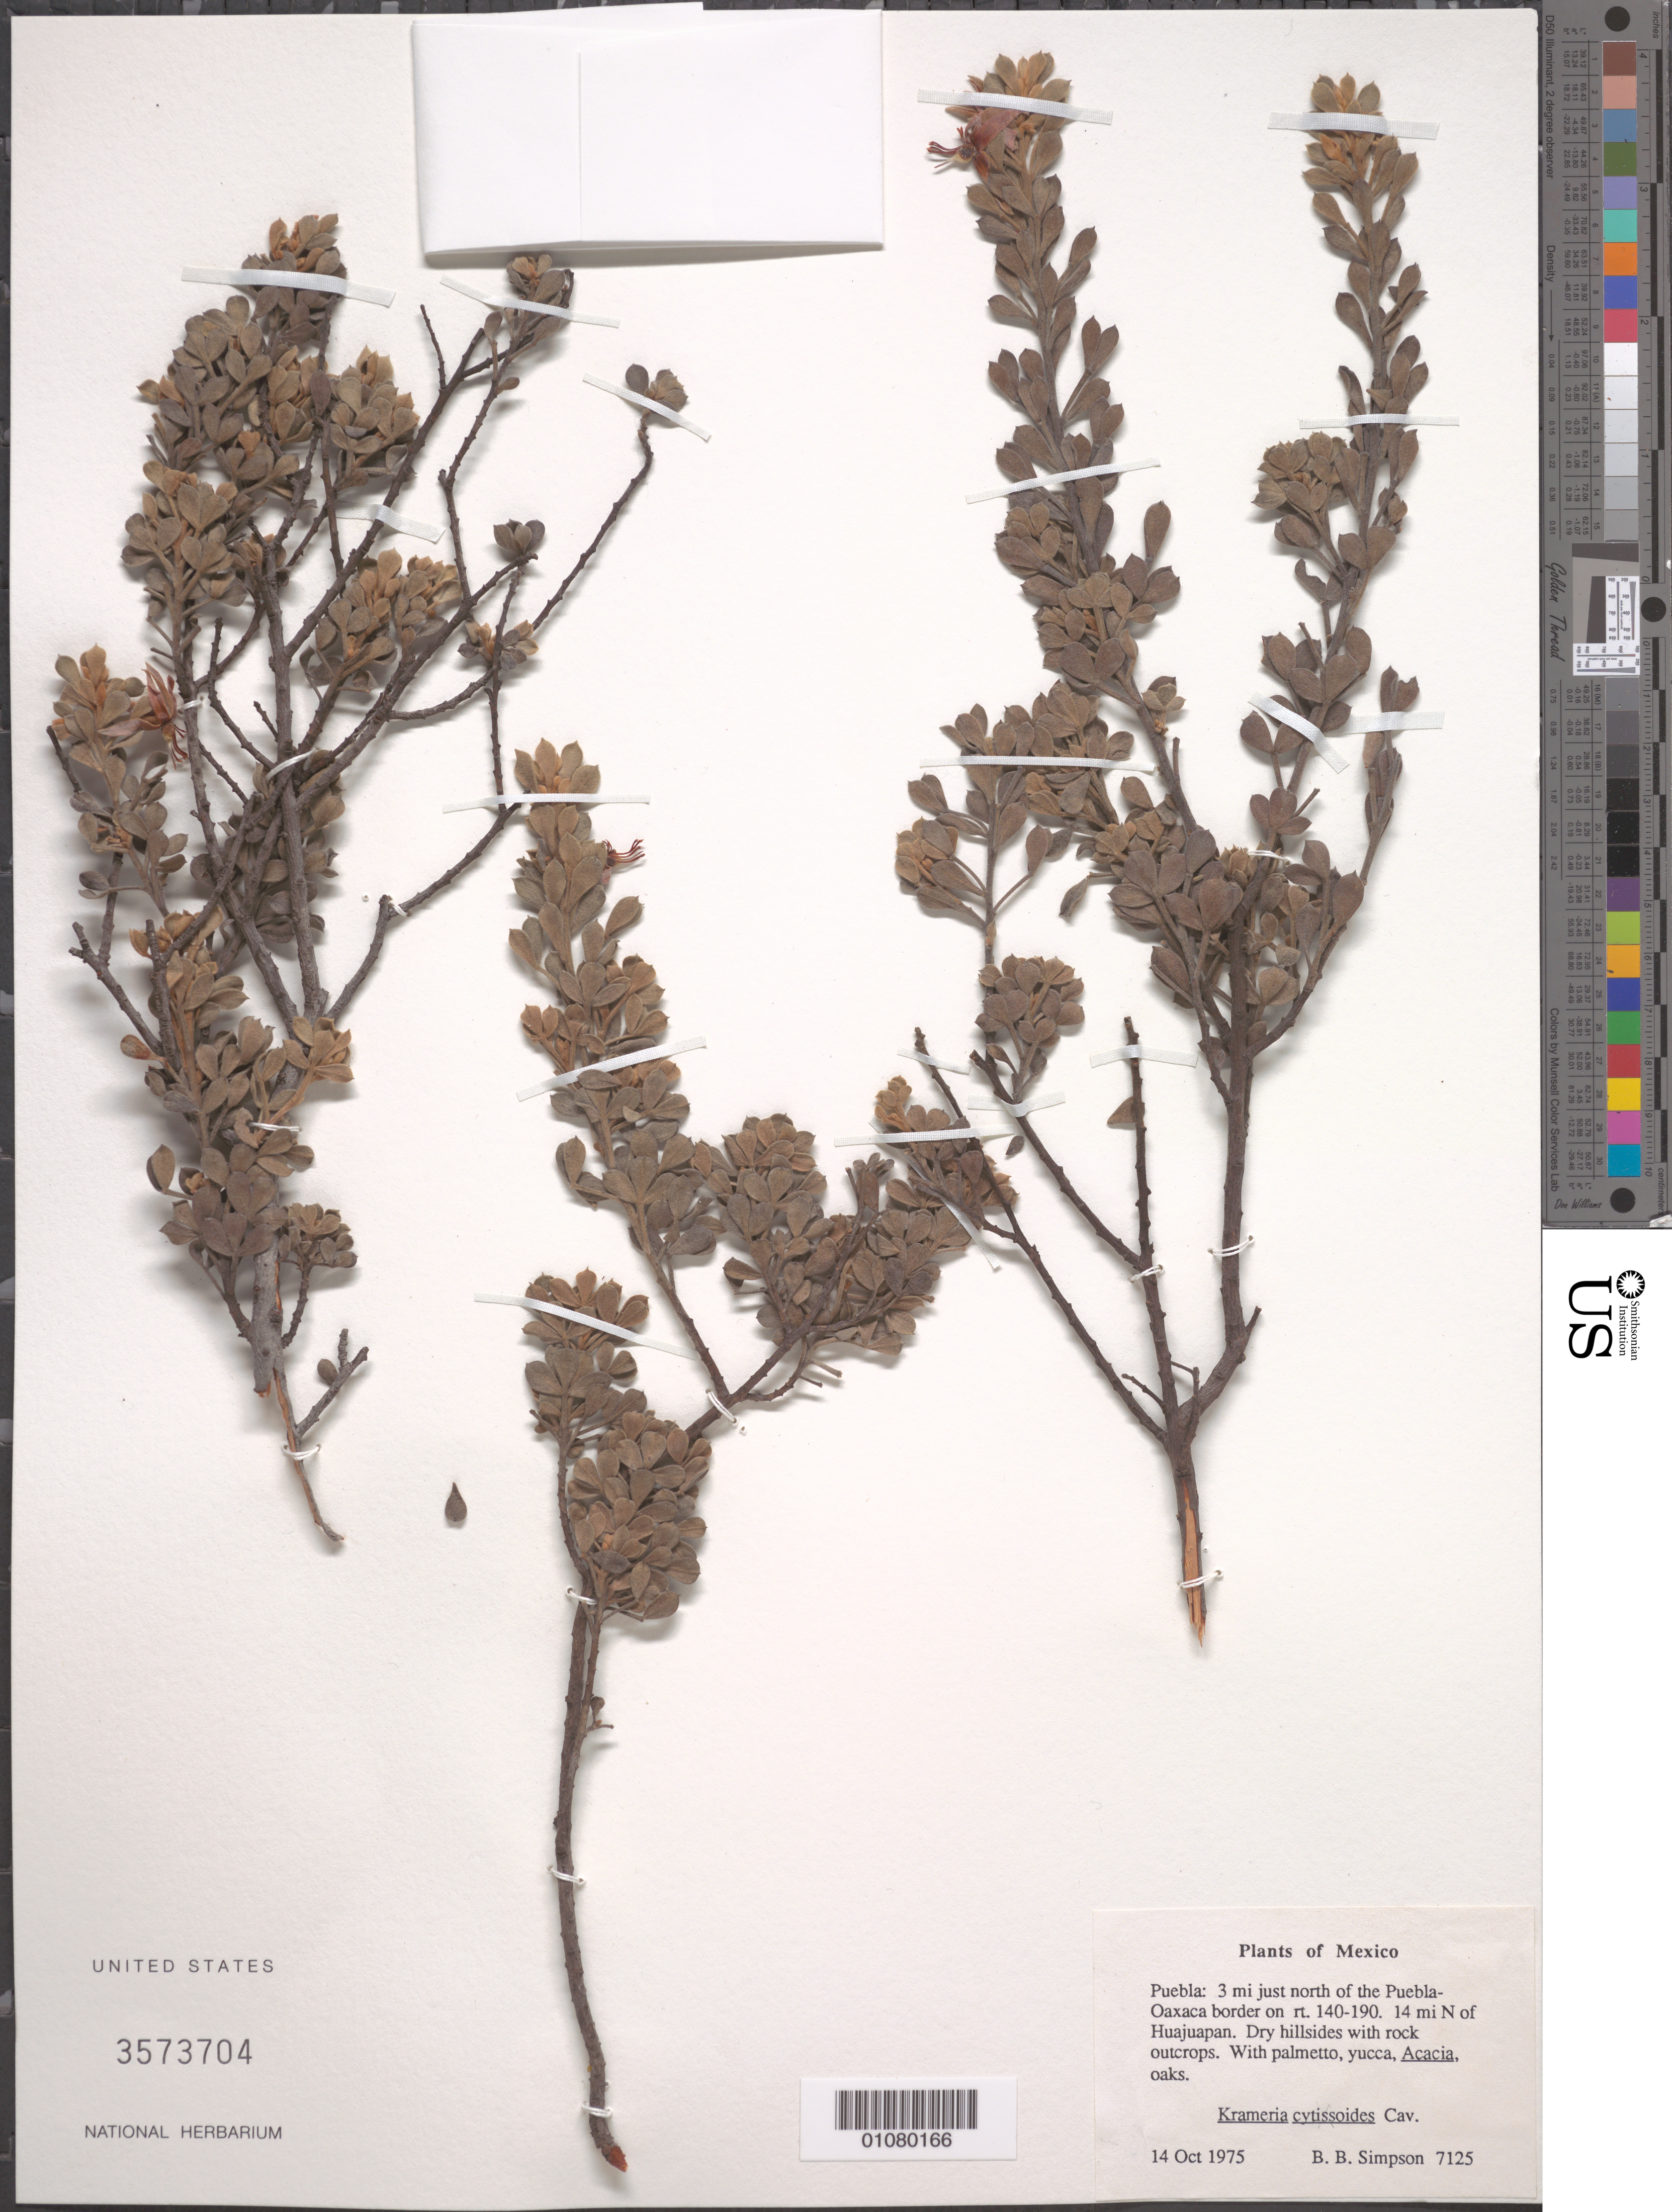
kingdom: Plantae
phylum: Tracheophyta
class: Magnoliopsida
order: Zygophyllales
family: Krameriaceae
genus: Krameria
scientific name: Krameria cytisoides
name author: Cav.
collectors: B. B. Simpson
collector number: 7125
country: Mexico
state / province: Puebla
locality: N of Puebla-Oaxaca border on rt 140-190. N of Huajuapan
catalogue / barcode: US 3573704